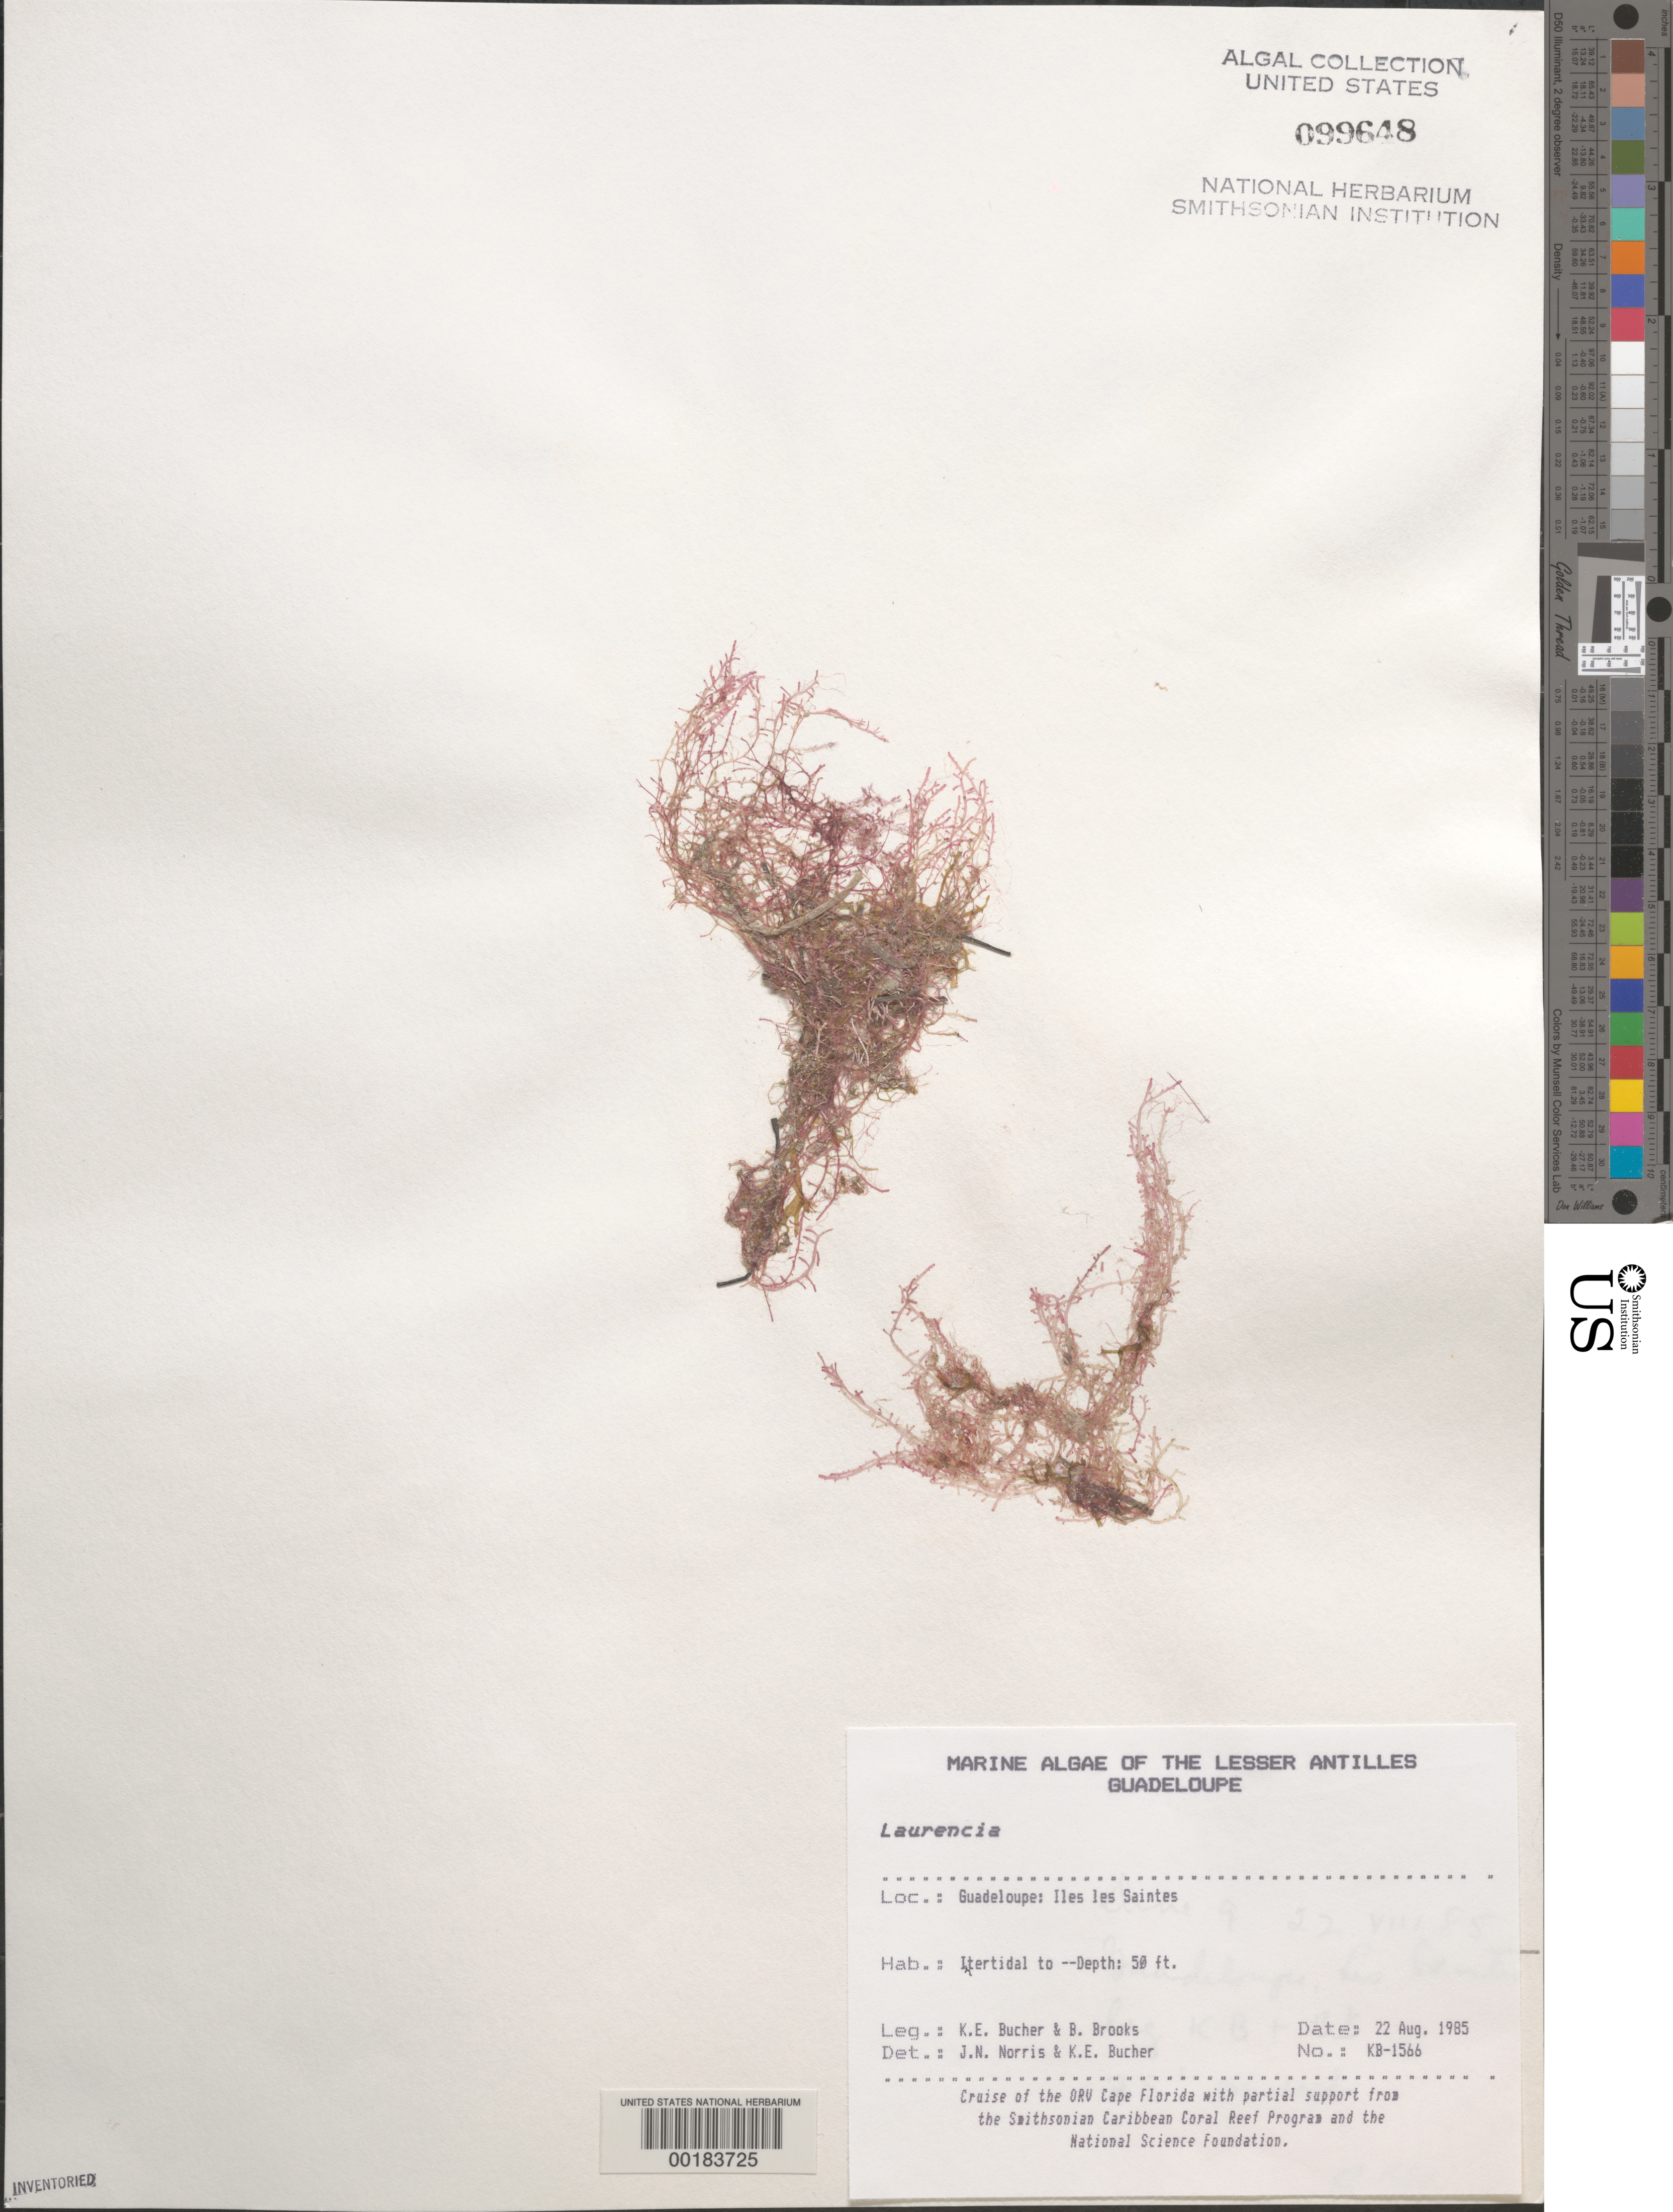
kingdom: Plantae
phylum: Rhodophyta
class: Florideophyceae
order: Ceramiales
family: Rhodomelaceae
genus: Laurencia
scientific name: Laurencia sp.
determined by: Norris, J. N.; Bucher, K. E.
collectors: K. E. Bucher & B. Brooks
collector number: Kb-1566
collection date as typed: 22 Aug 1985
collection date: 1985-08-22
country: Guadeloupe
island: Iles des Saintes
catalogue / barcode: US 99648